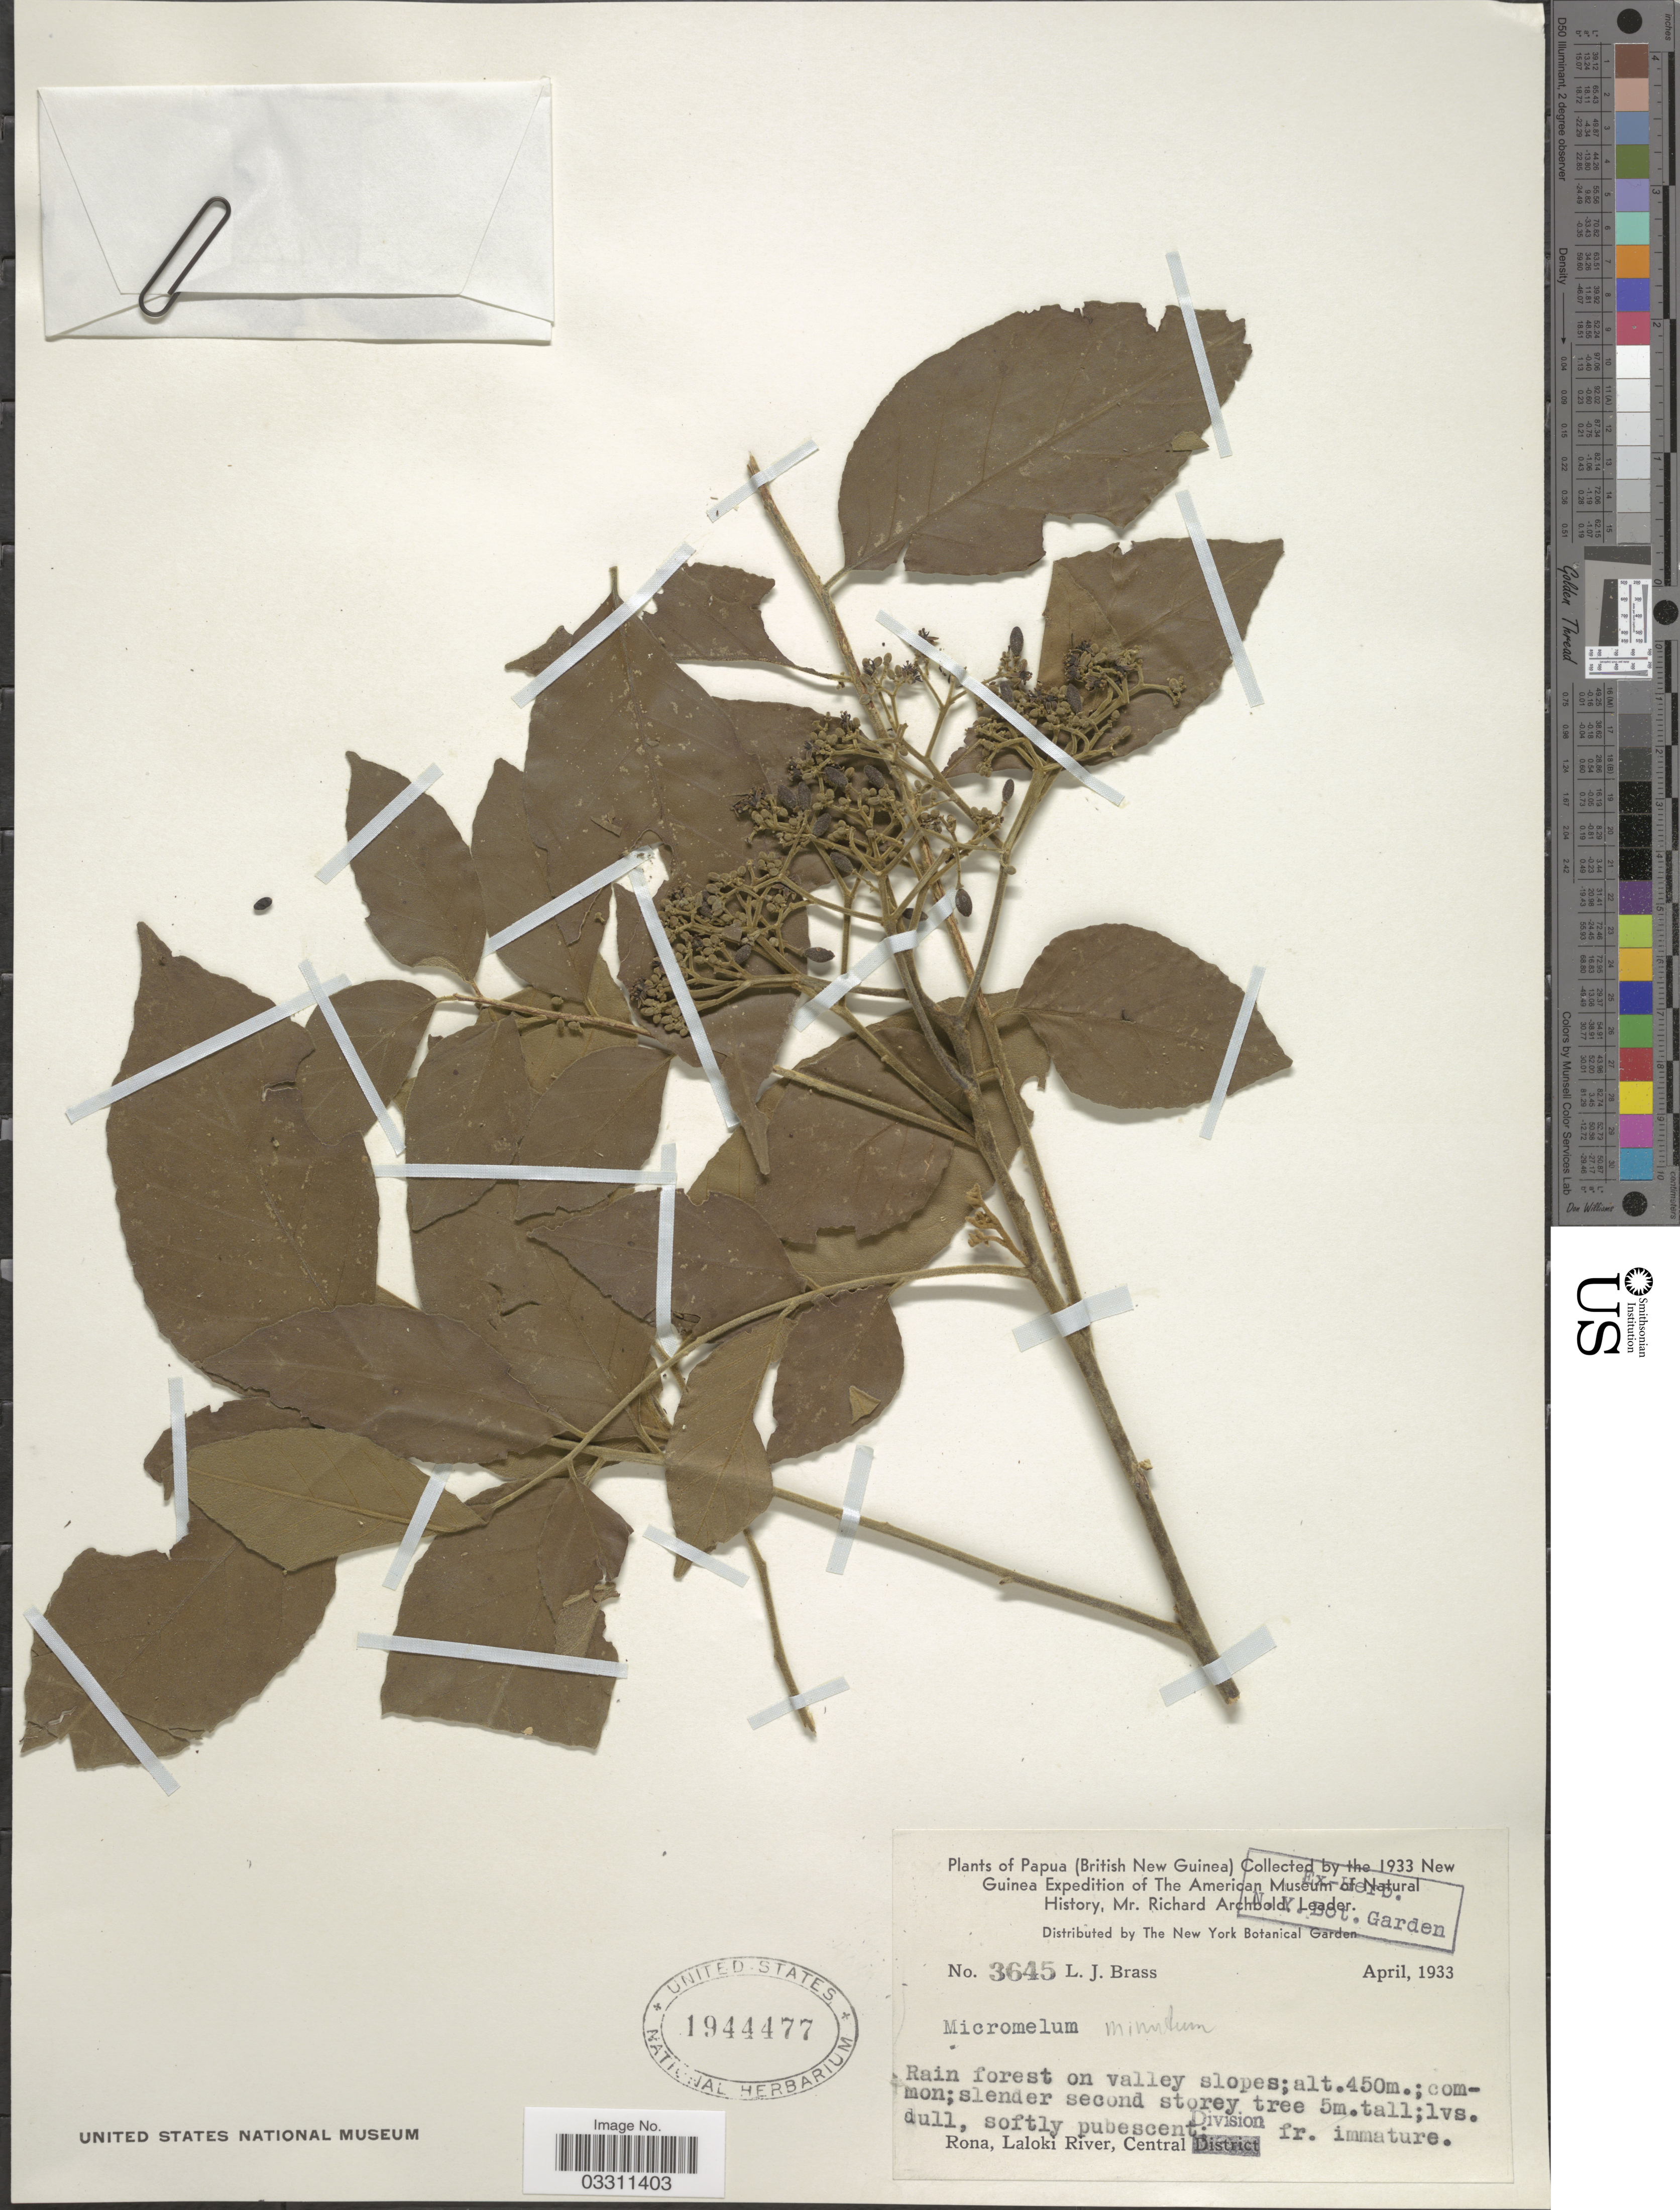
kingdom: Plantae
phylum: Tracheophyta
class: Magnoliopsida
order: Sapindales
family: Rutaceae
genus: Micromelum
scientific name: Micromelum minutum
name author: (G. Forst.) Wight & Arn.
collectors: L. J. Brass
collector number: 3645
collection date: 1933-04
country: Papua New Guinea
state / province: Central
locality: Papua (British New Guinea), Rona, Laloki River, Central Division.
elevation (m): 450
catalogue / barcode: US 1944477